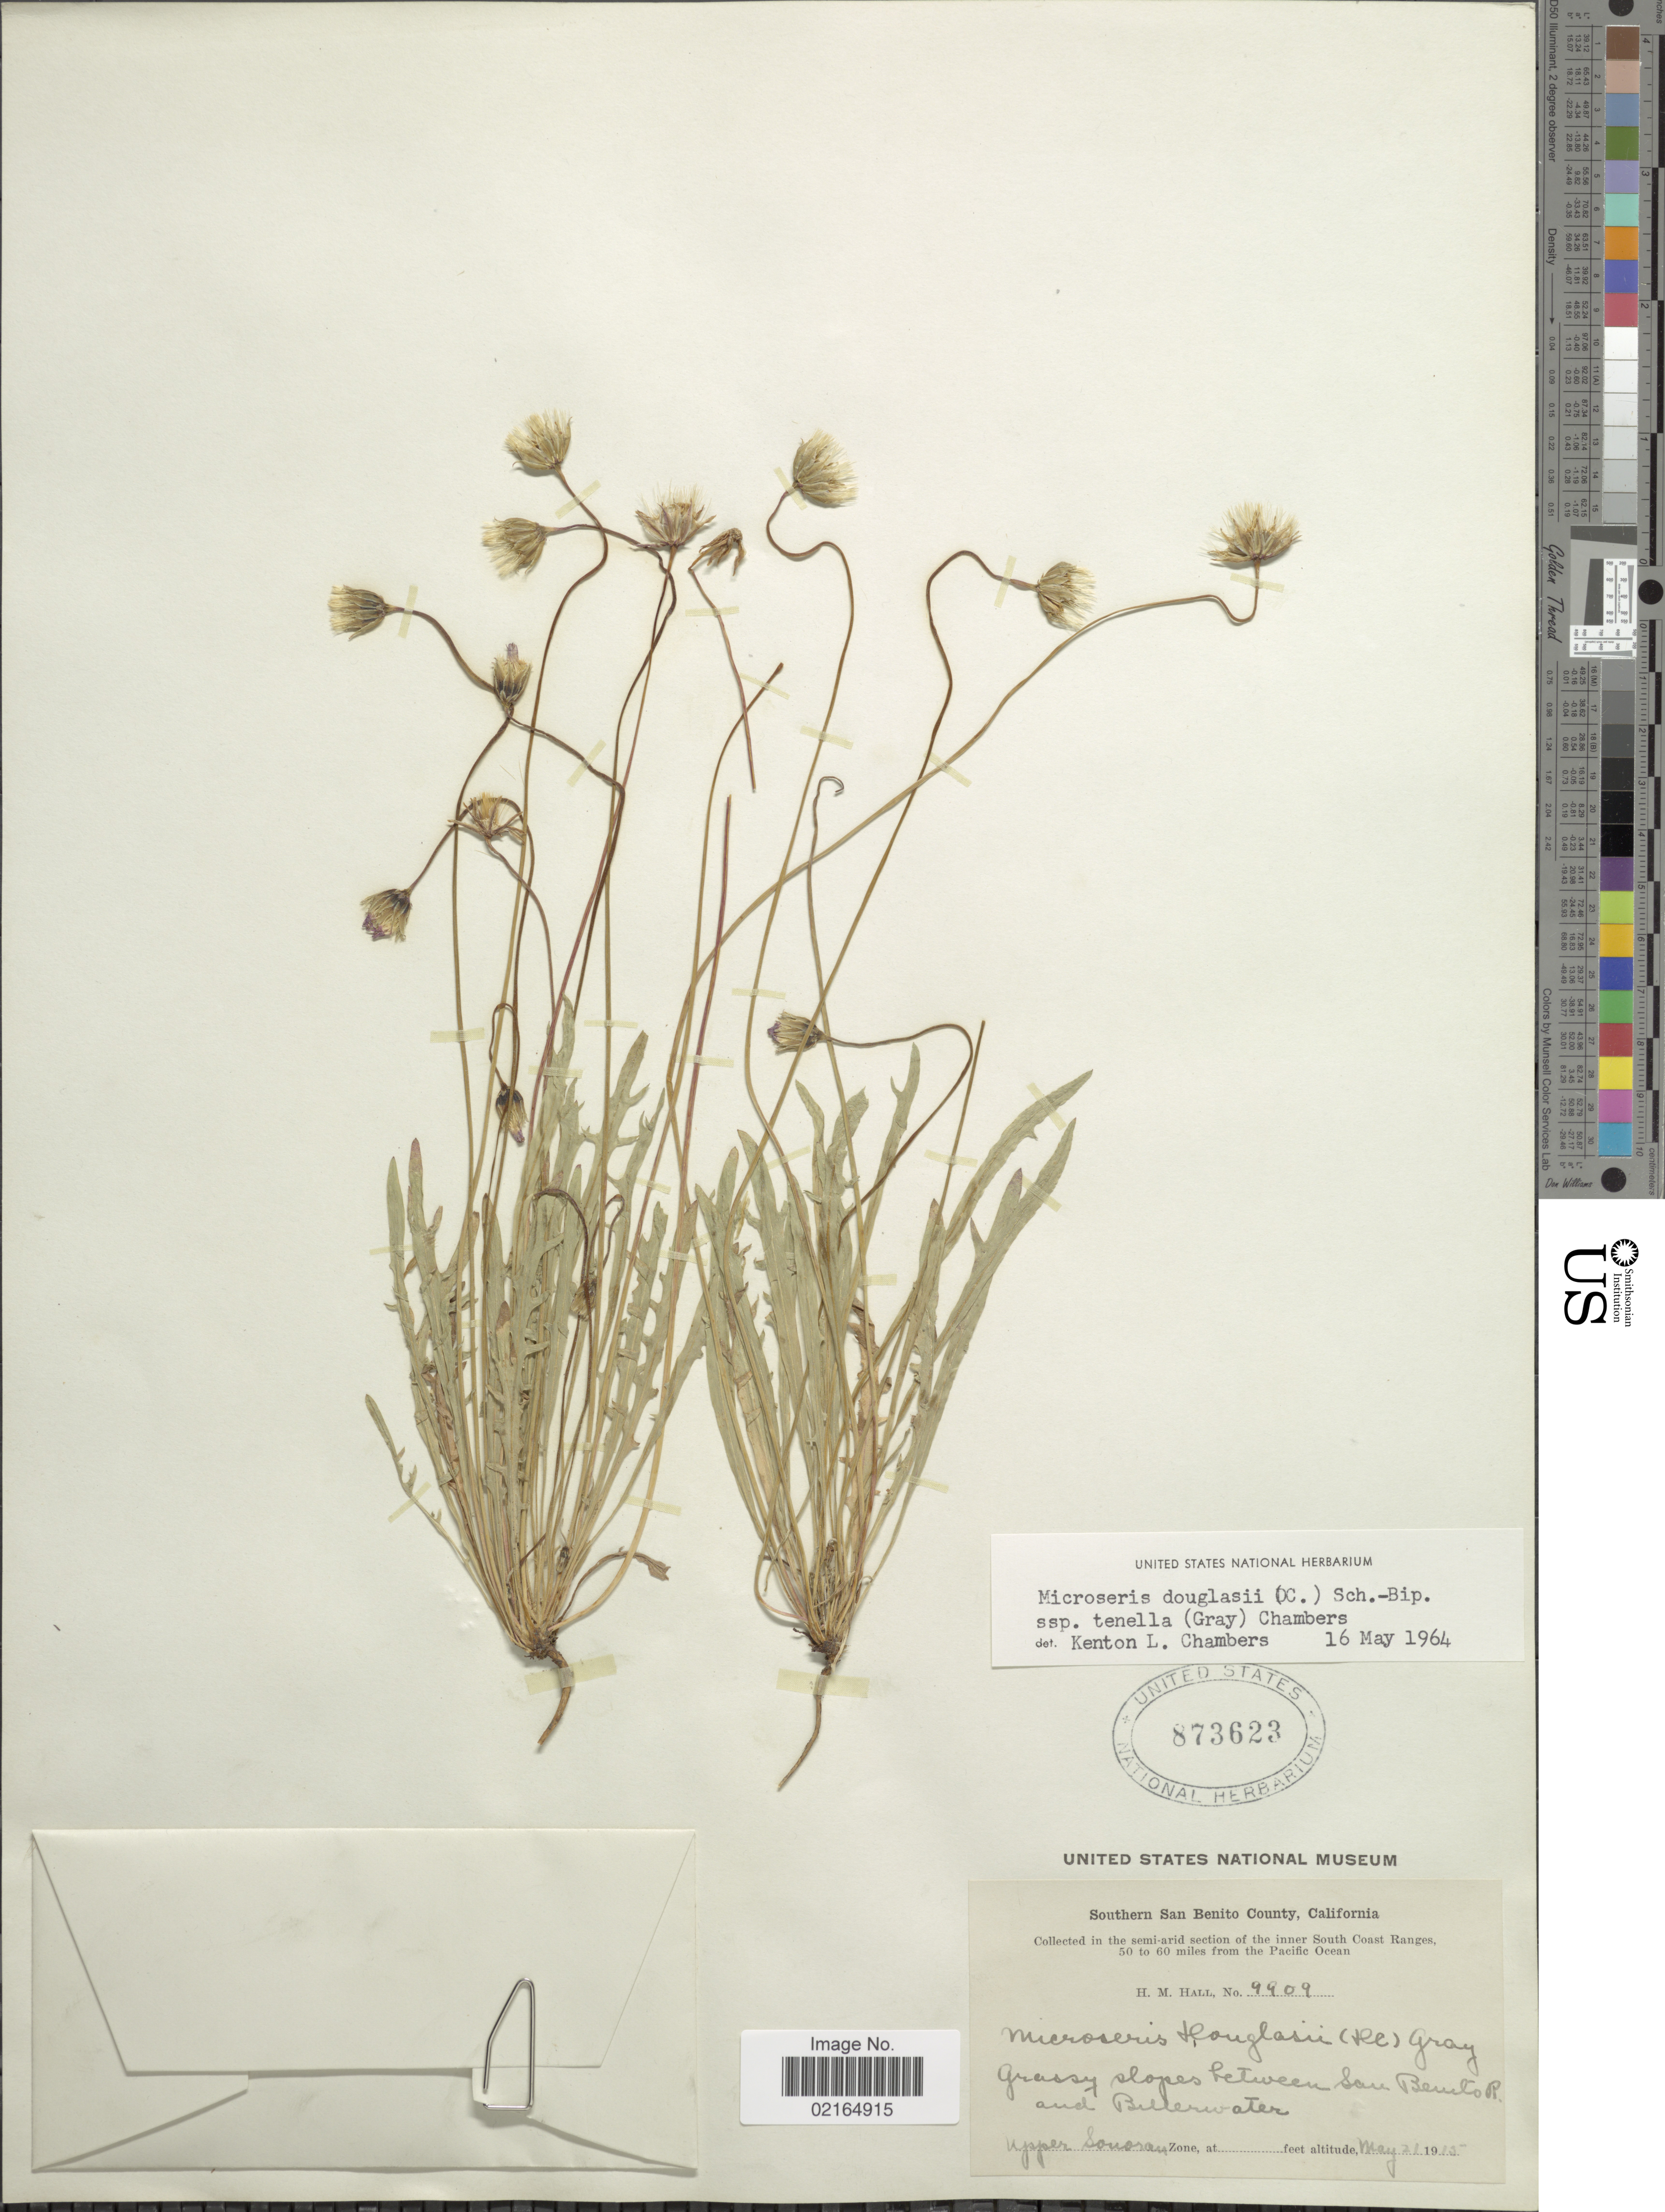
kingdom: Plantae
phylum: Tracheophyta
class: Magnoliopsida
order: Asterales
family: Asteraceae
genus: Microseris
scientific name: Microseris douglasii subsp. tenella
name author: (A. Gray) K.L. Chambers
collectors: H. M. Hall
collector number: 9909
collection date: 1915-05-20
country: United States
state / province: California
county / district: San Benito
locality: Southern San Benito County, in the semi-arid section of the inner South Coast Ranges, 50 to 60 miles from the Pacific Ocean, grassy slopes between San Benito R. and Bitterwater, Upper Sonoran Zone.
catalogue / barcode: US 873623